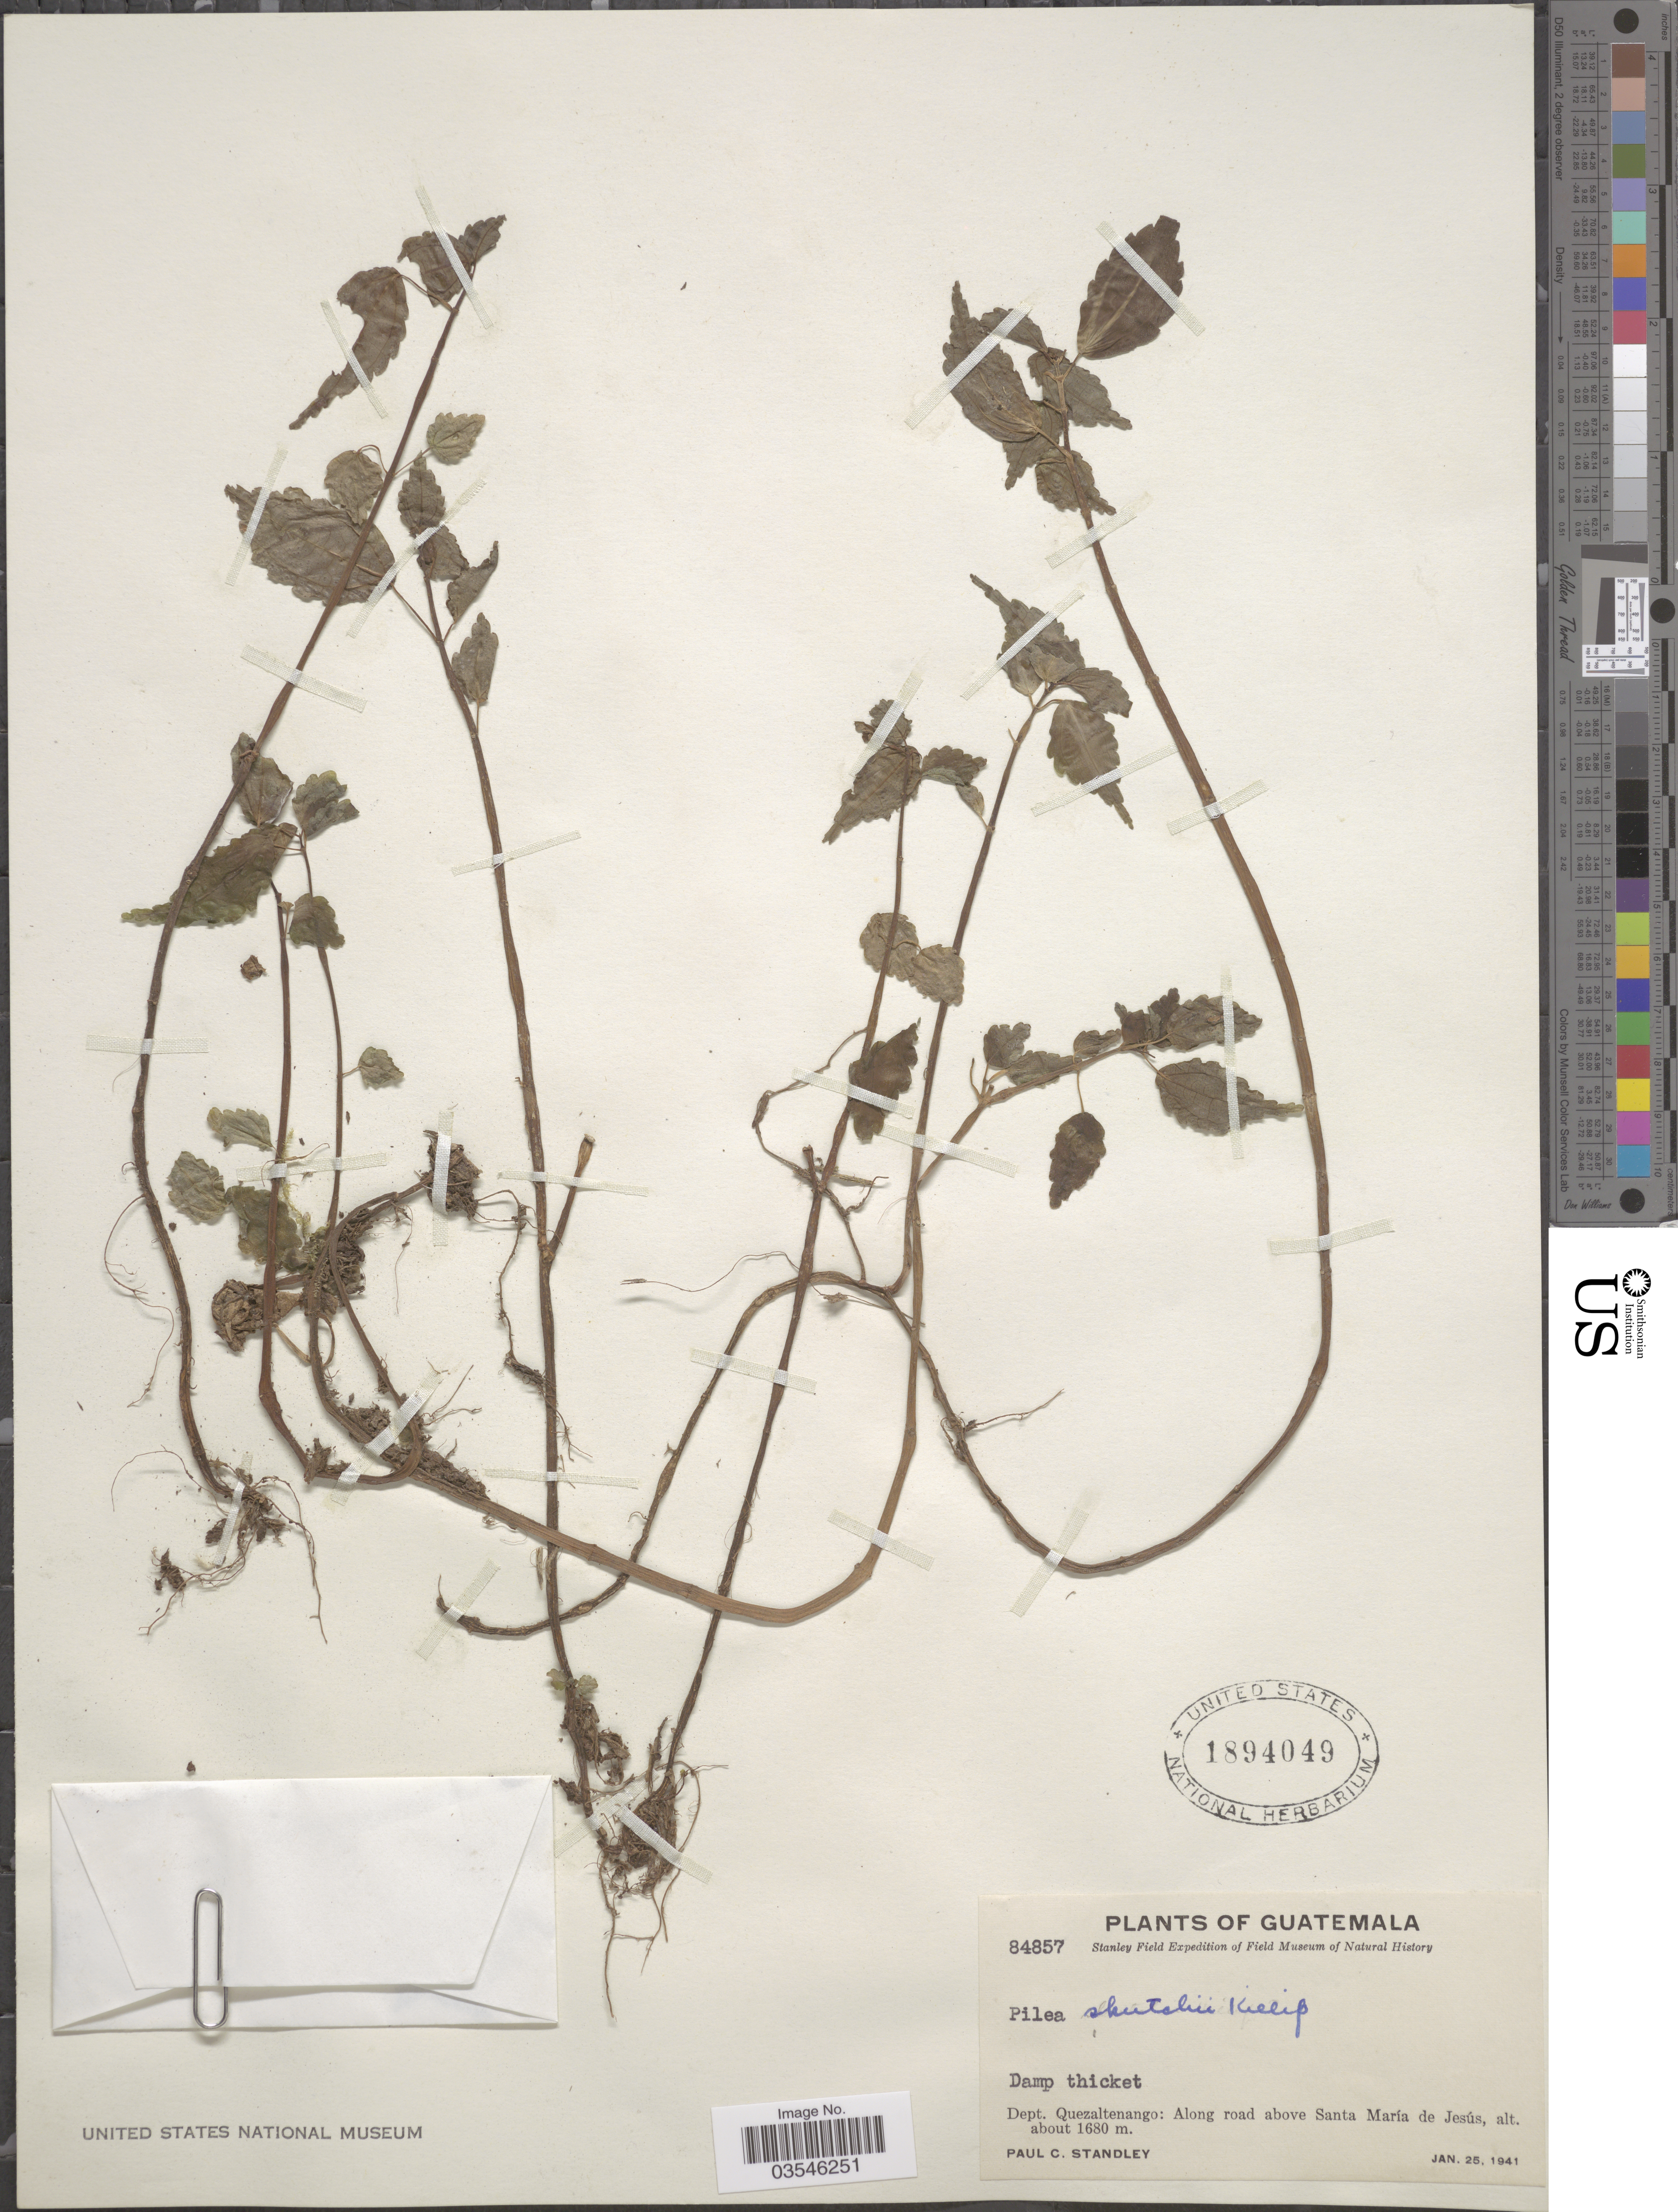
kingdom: Plantae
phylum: Tracheophyta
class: Magnoliopsida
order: Rosales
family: Urticaceae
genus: Pilea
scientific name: Pilea skutchii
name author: Killip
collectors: P. C. Standley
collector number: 84857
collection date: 1941-01-25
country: Guatemala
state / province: Quetzaltenango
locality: Dept. Quezaltenango: Along road above Santa María de Jesús.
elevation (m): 1680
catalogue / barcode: US 1894049